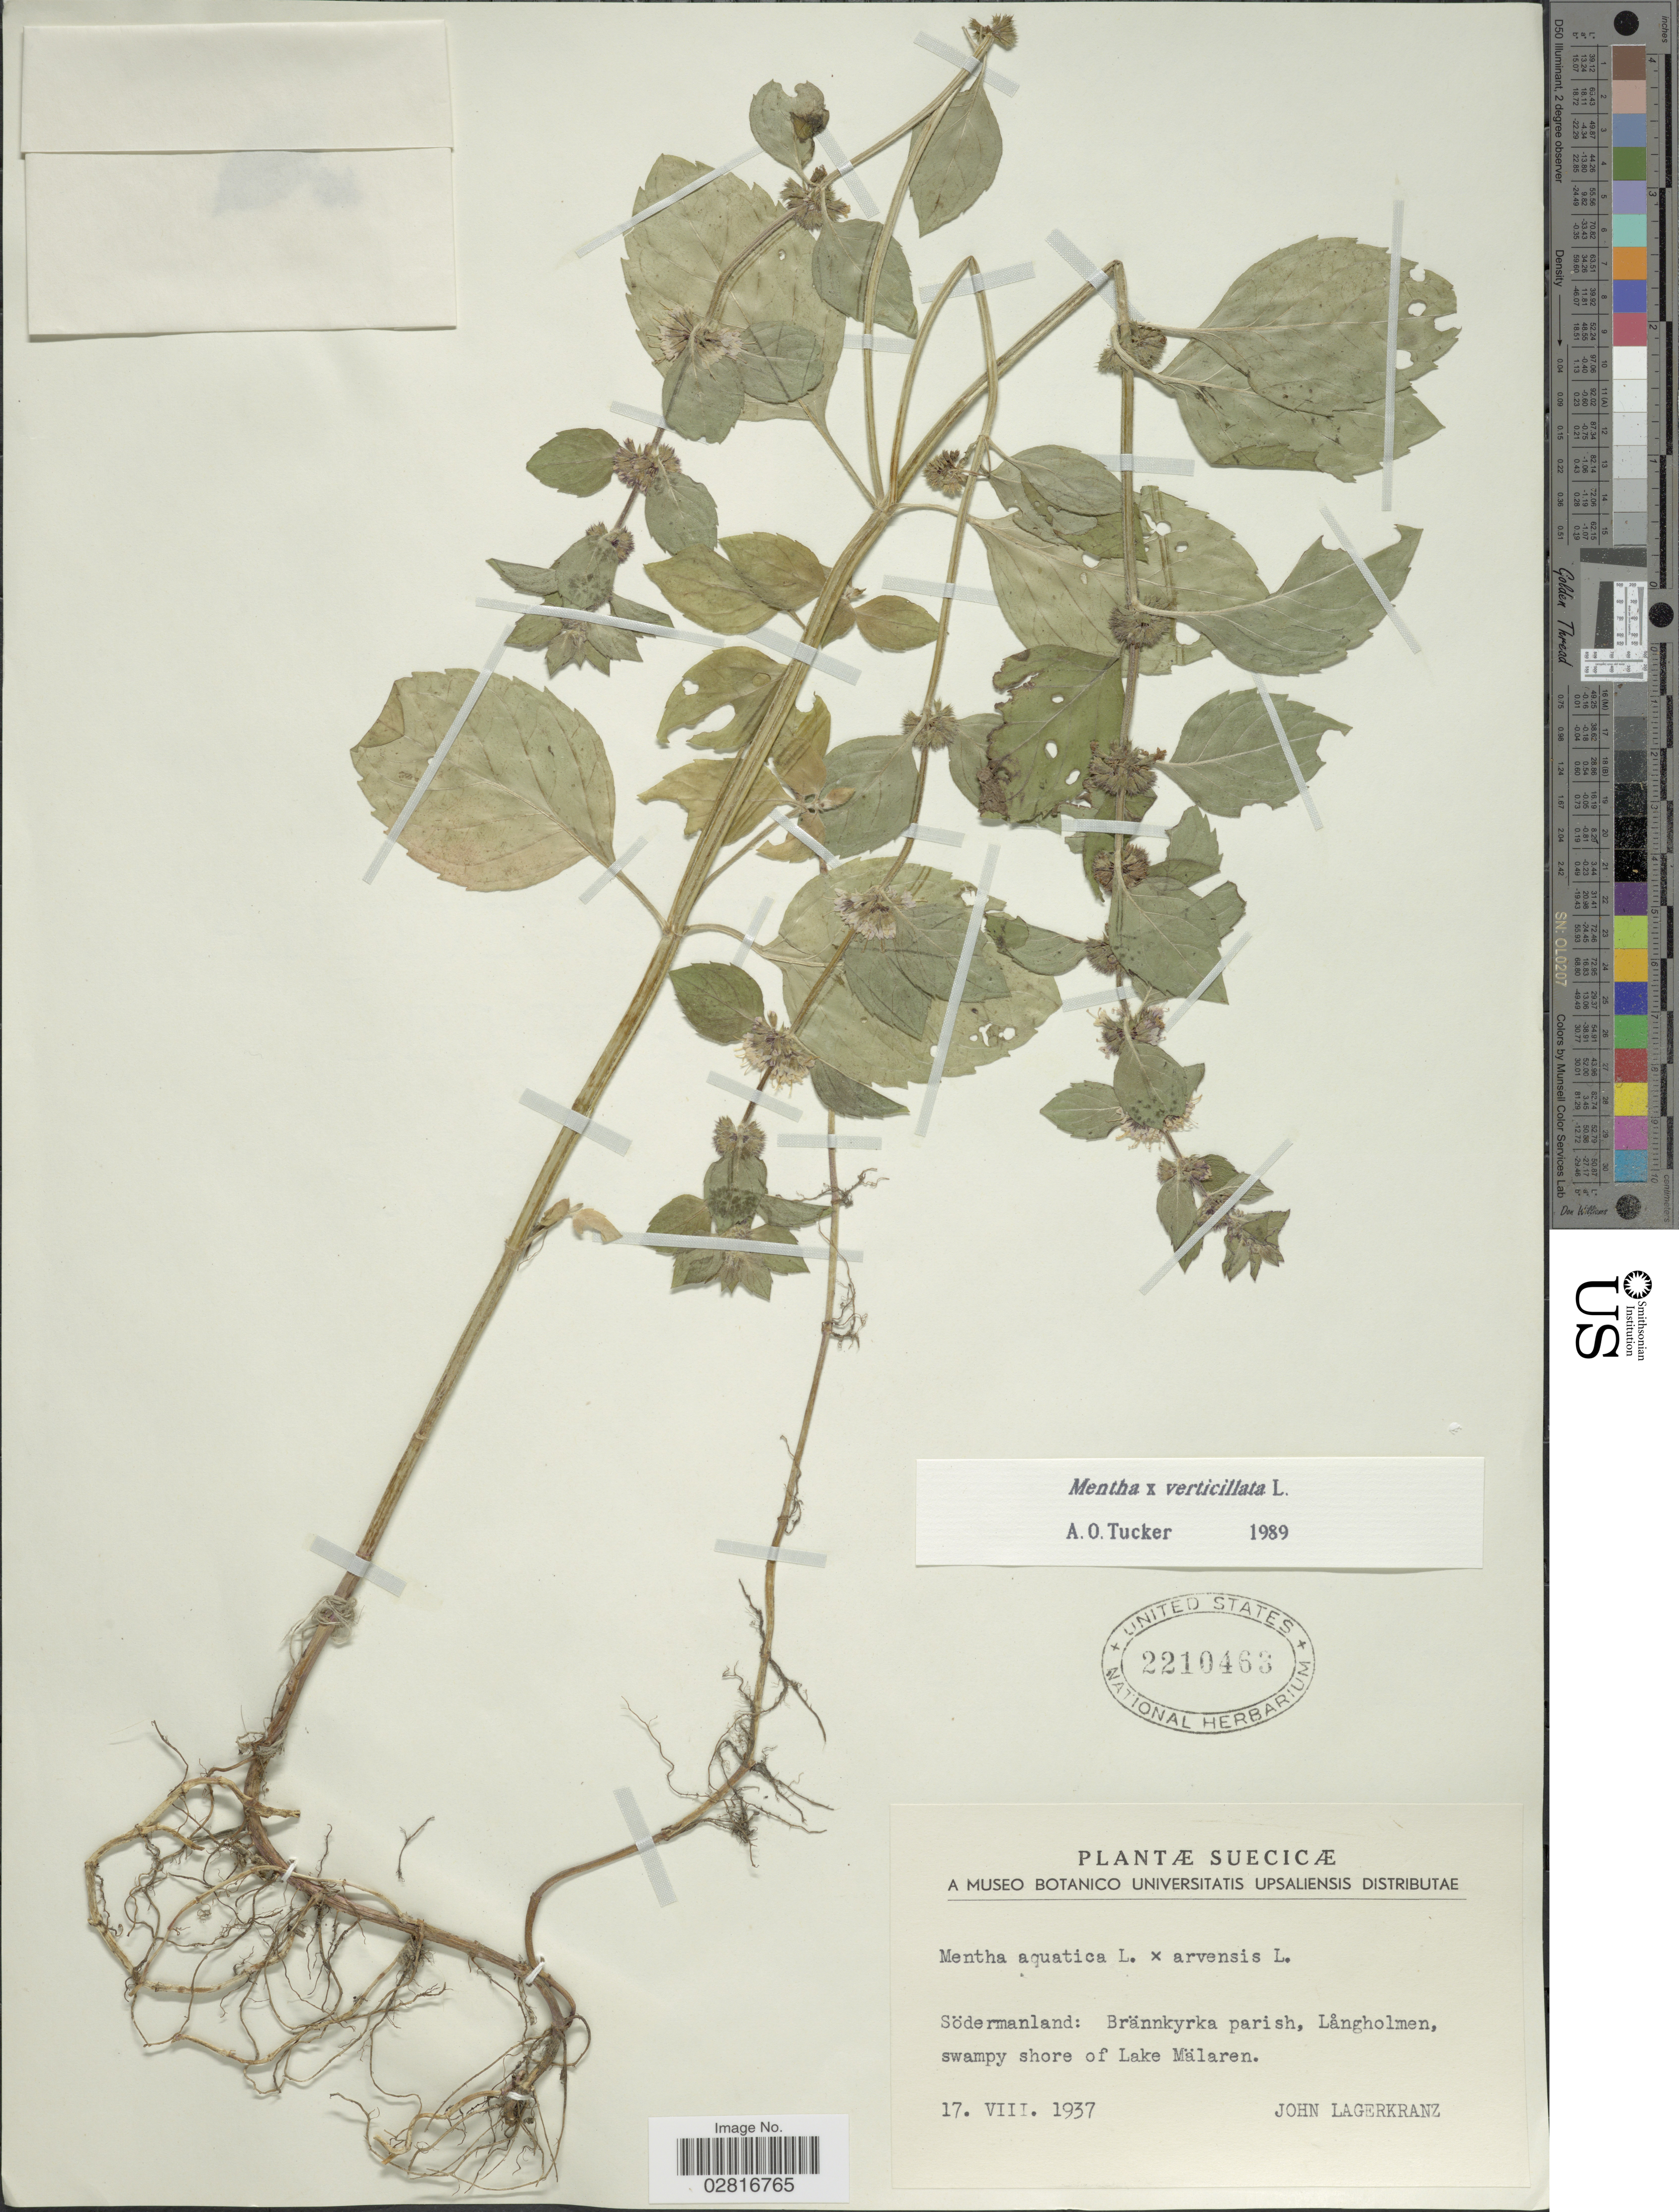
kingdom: Plantae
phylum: Tracheophyta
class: Magnoliopsida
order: Lamiales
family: Lamiaceae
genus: Mentha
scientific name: Mentha x verticillata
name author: L.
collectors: J. Lagerkranz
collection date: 1937-08-17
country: Sweden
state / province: Sodermanland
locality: Suecicæ, Södermanland: Brännkyrka parish, Långholmen, swampy shore of Lake Mälaren.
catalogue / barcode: US 2210463